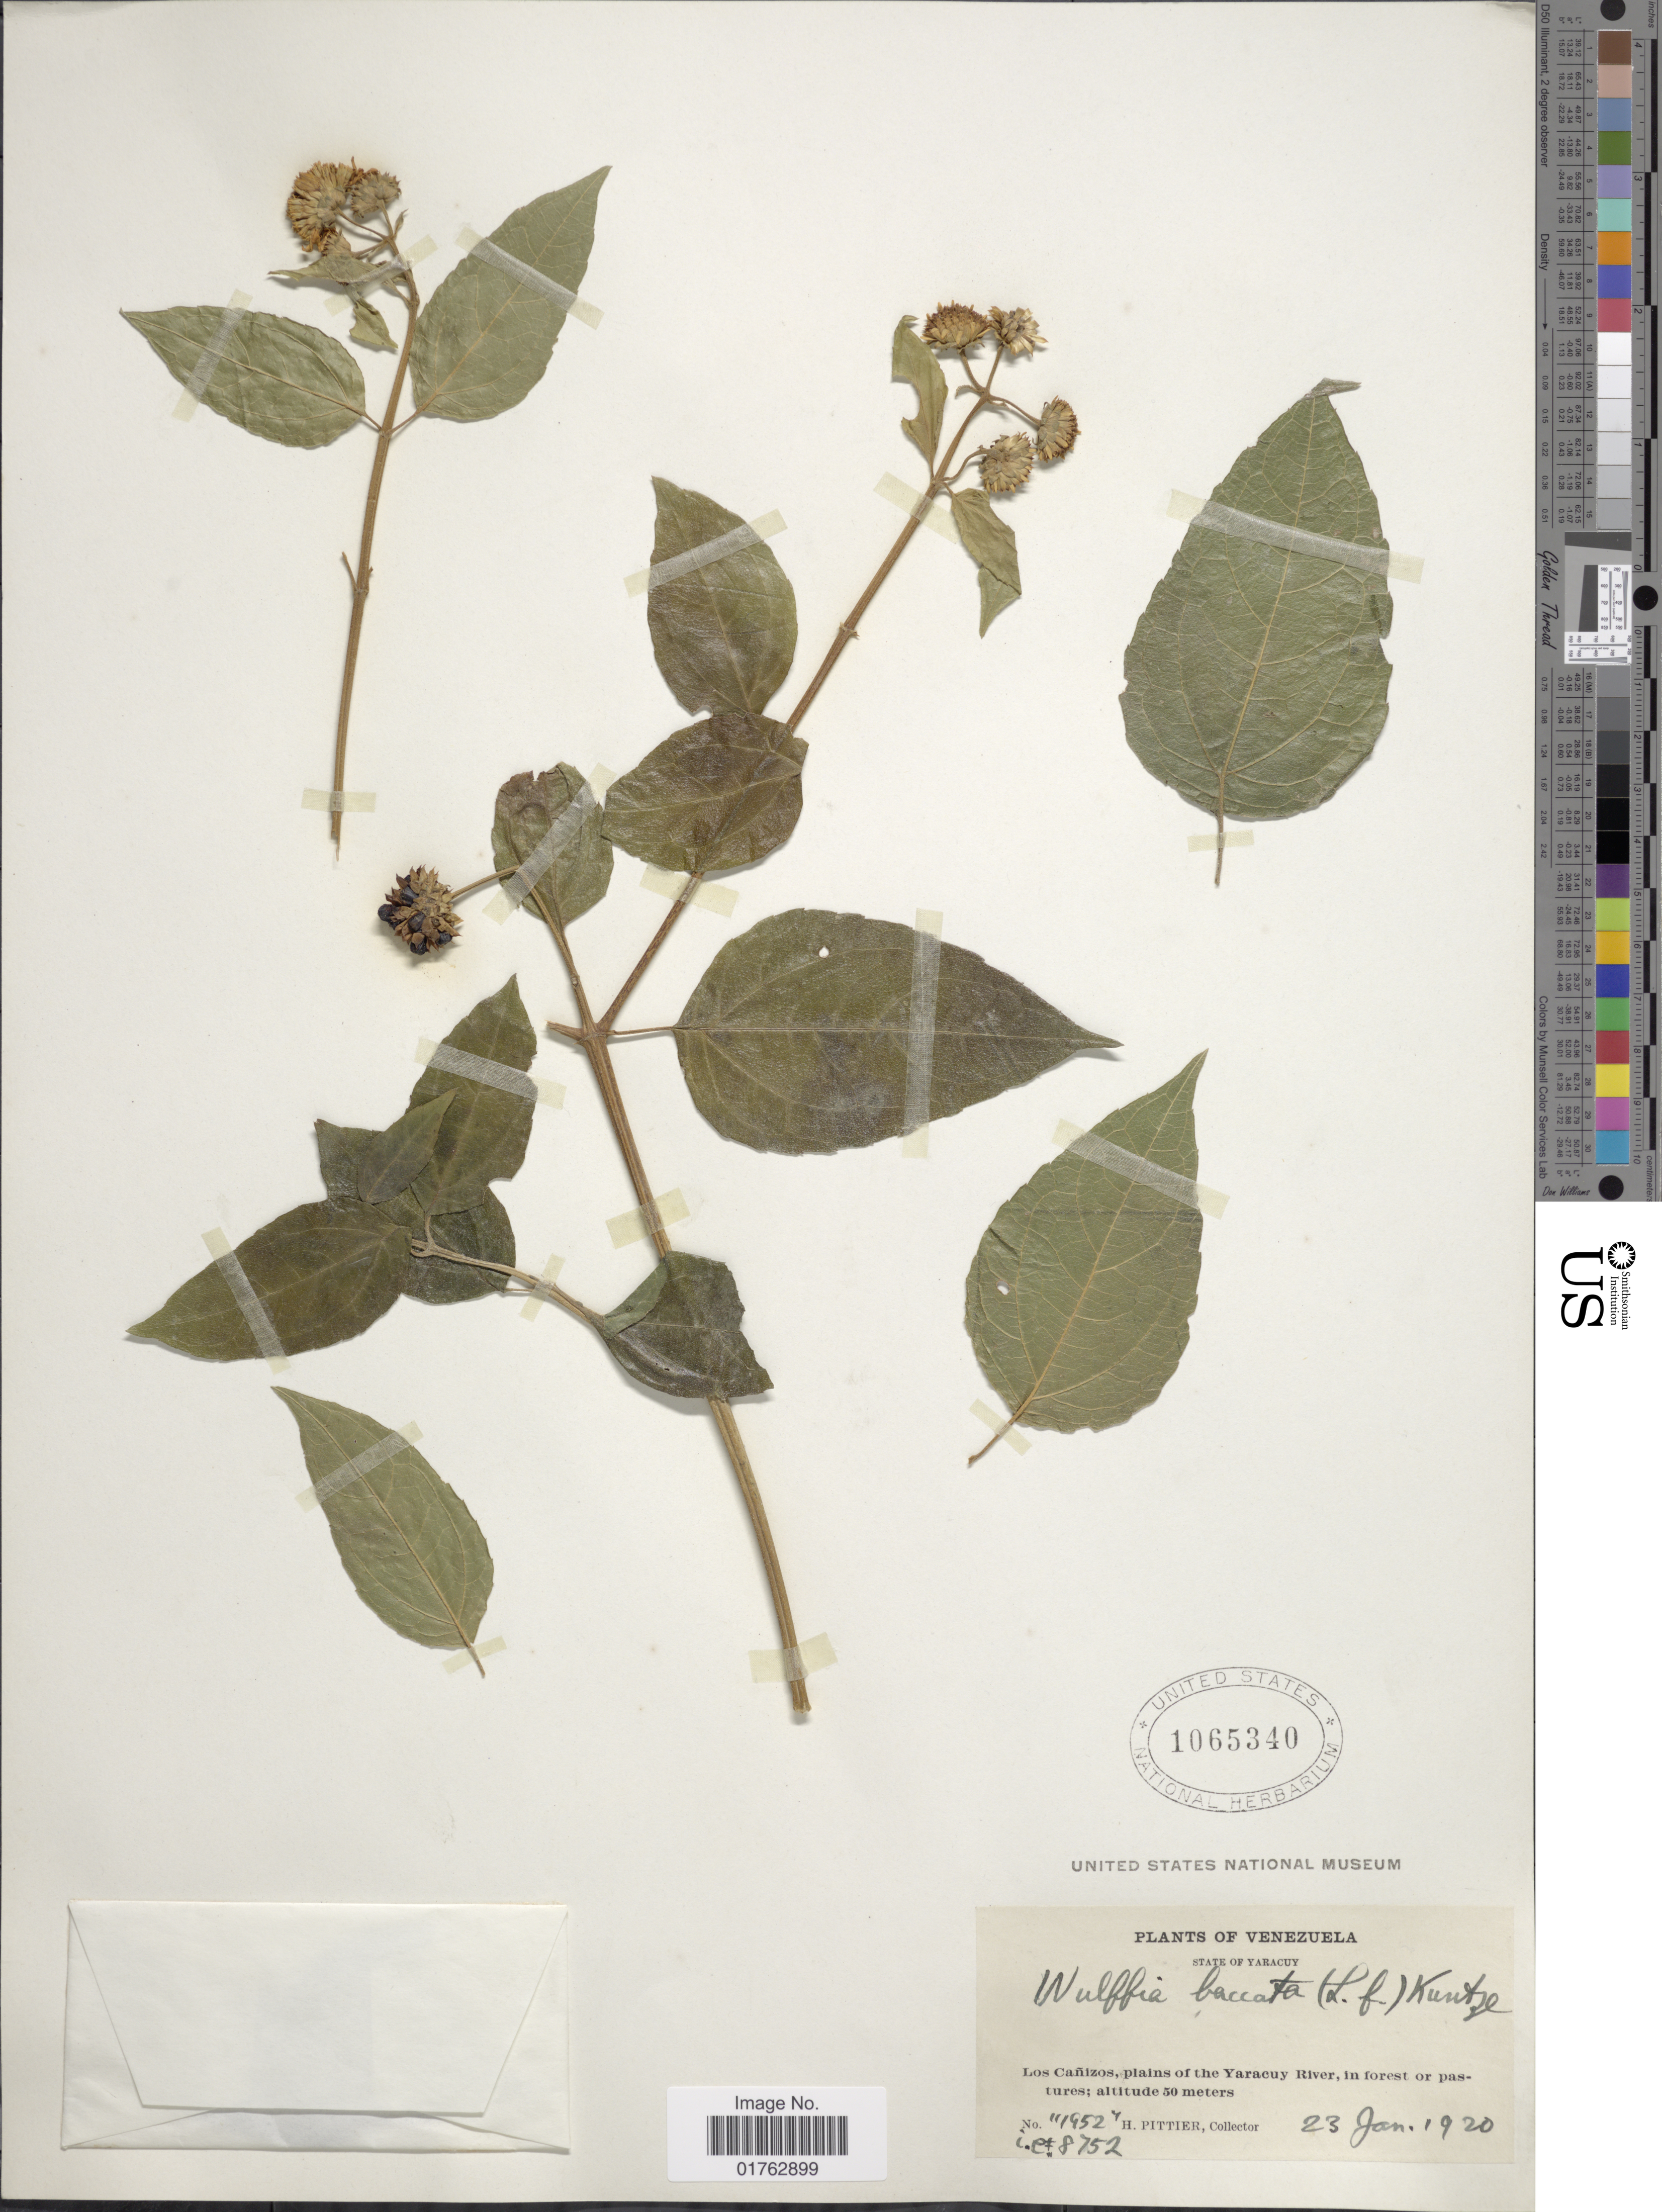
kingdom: Plantae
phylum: Tracheophyta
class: Magnoliopsida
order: Asterales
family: Asteraceae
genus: Wulffia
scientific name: Wulffia baccata var. baccata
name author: (L.) Kuntze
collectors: H. F. Pittier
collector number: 119524/i.c.8752?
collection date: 1920-01-23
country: Venezuela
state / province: Yaracuy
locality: Los Cañizos, plains of the Yaracuy River, in the forest or pastures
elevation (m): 50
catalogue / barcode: US 1065340